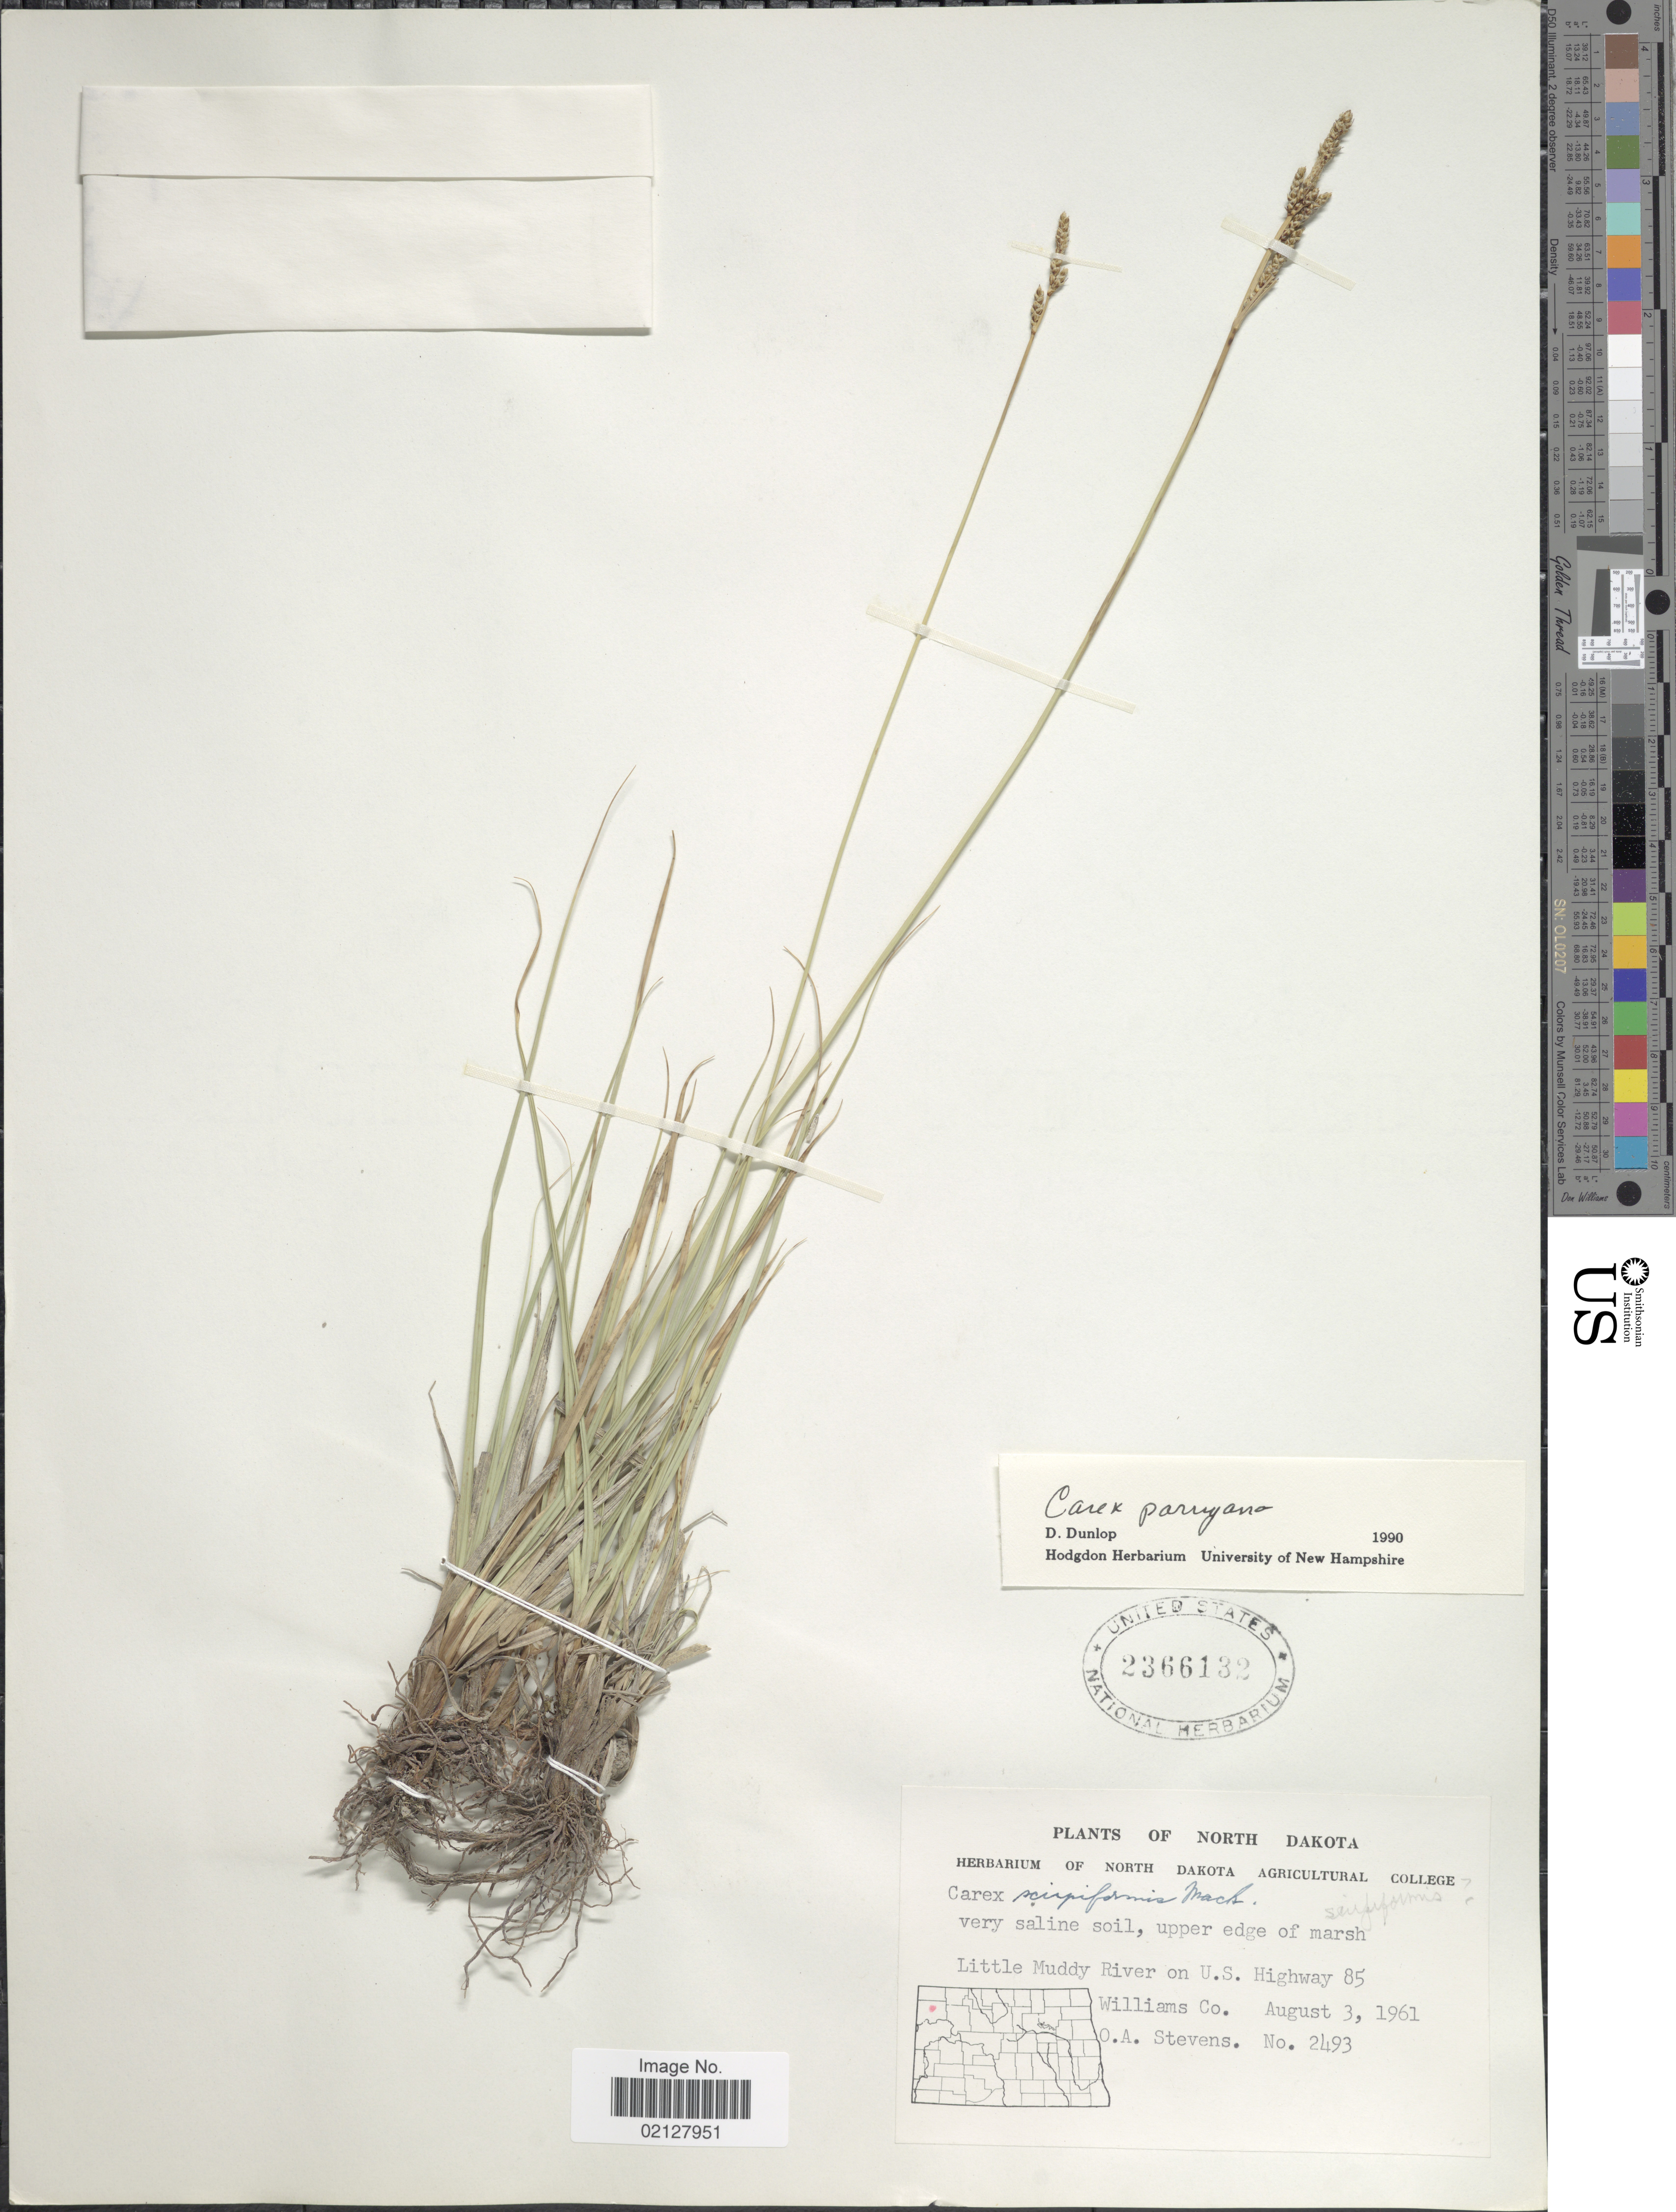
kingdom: Plantae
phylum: Tracheophyta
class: Liliopsida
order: Poales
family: Cyperaceae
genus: Carex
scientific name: Carex parryana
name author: Dewey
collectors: O. A. Stevens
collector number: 2493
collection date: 1961-08-03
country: United States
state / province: North Dakota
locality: Little Muddy River on U. S. Highway 85, Williams Co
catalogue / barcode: US 2366132